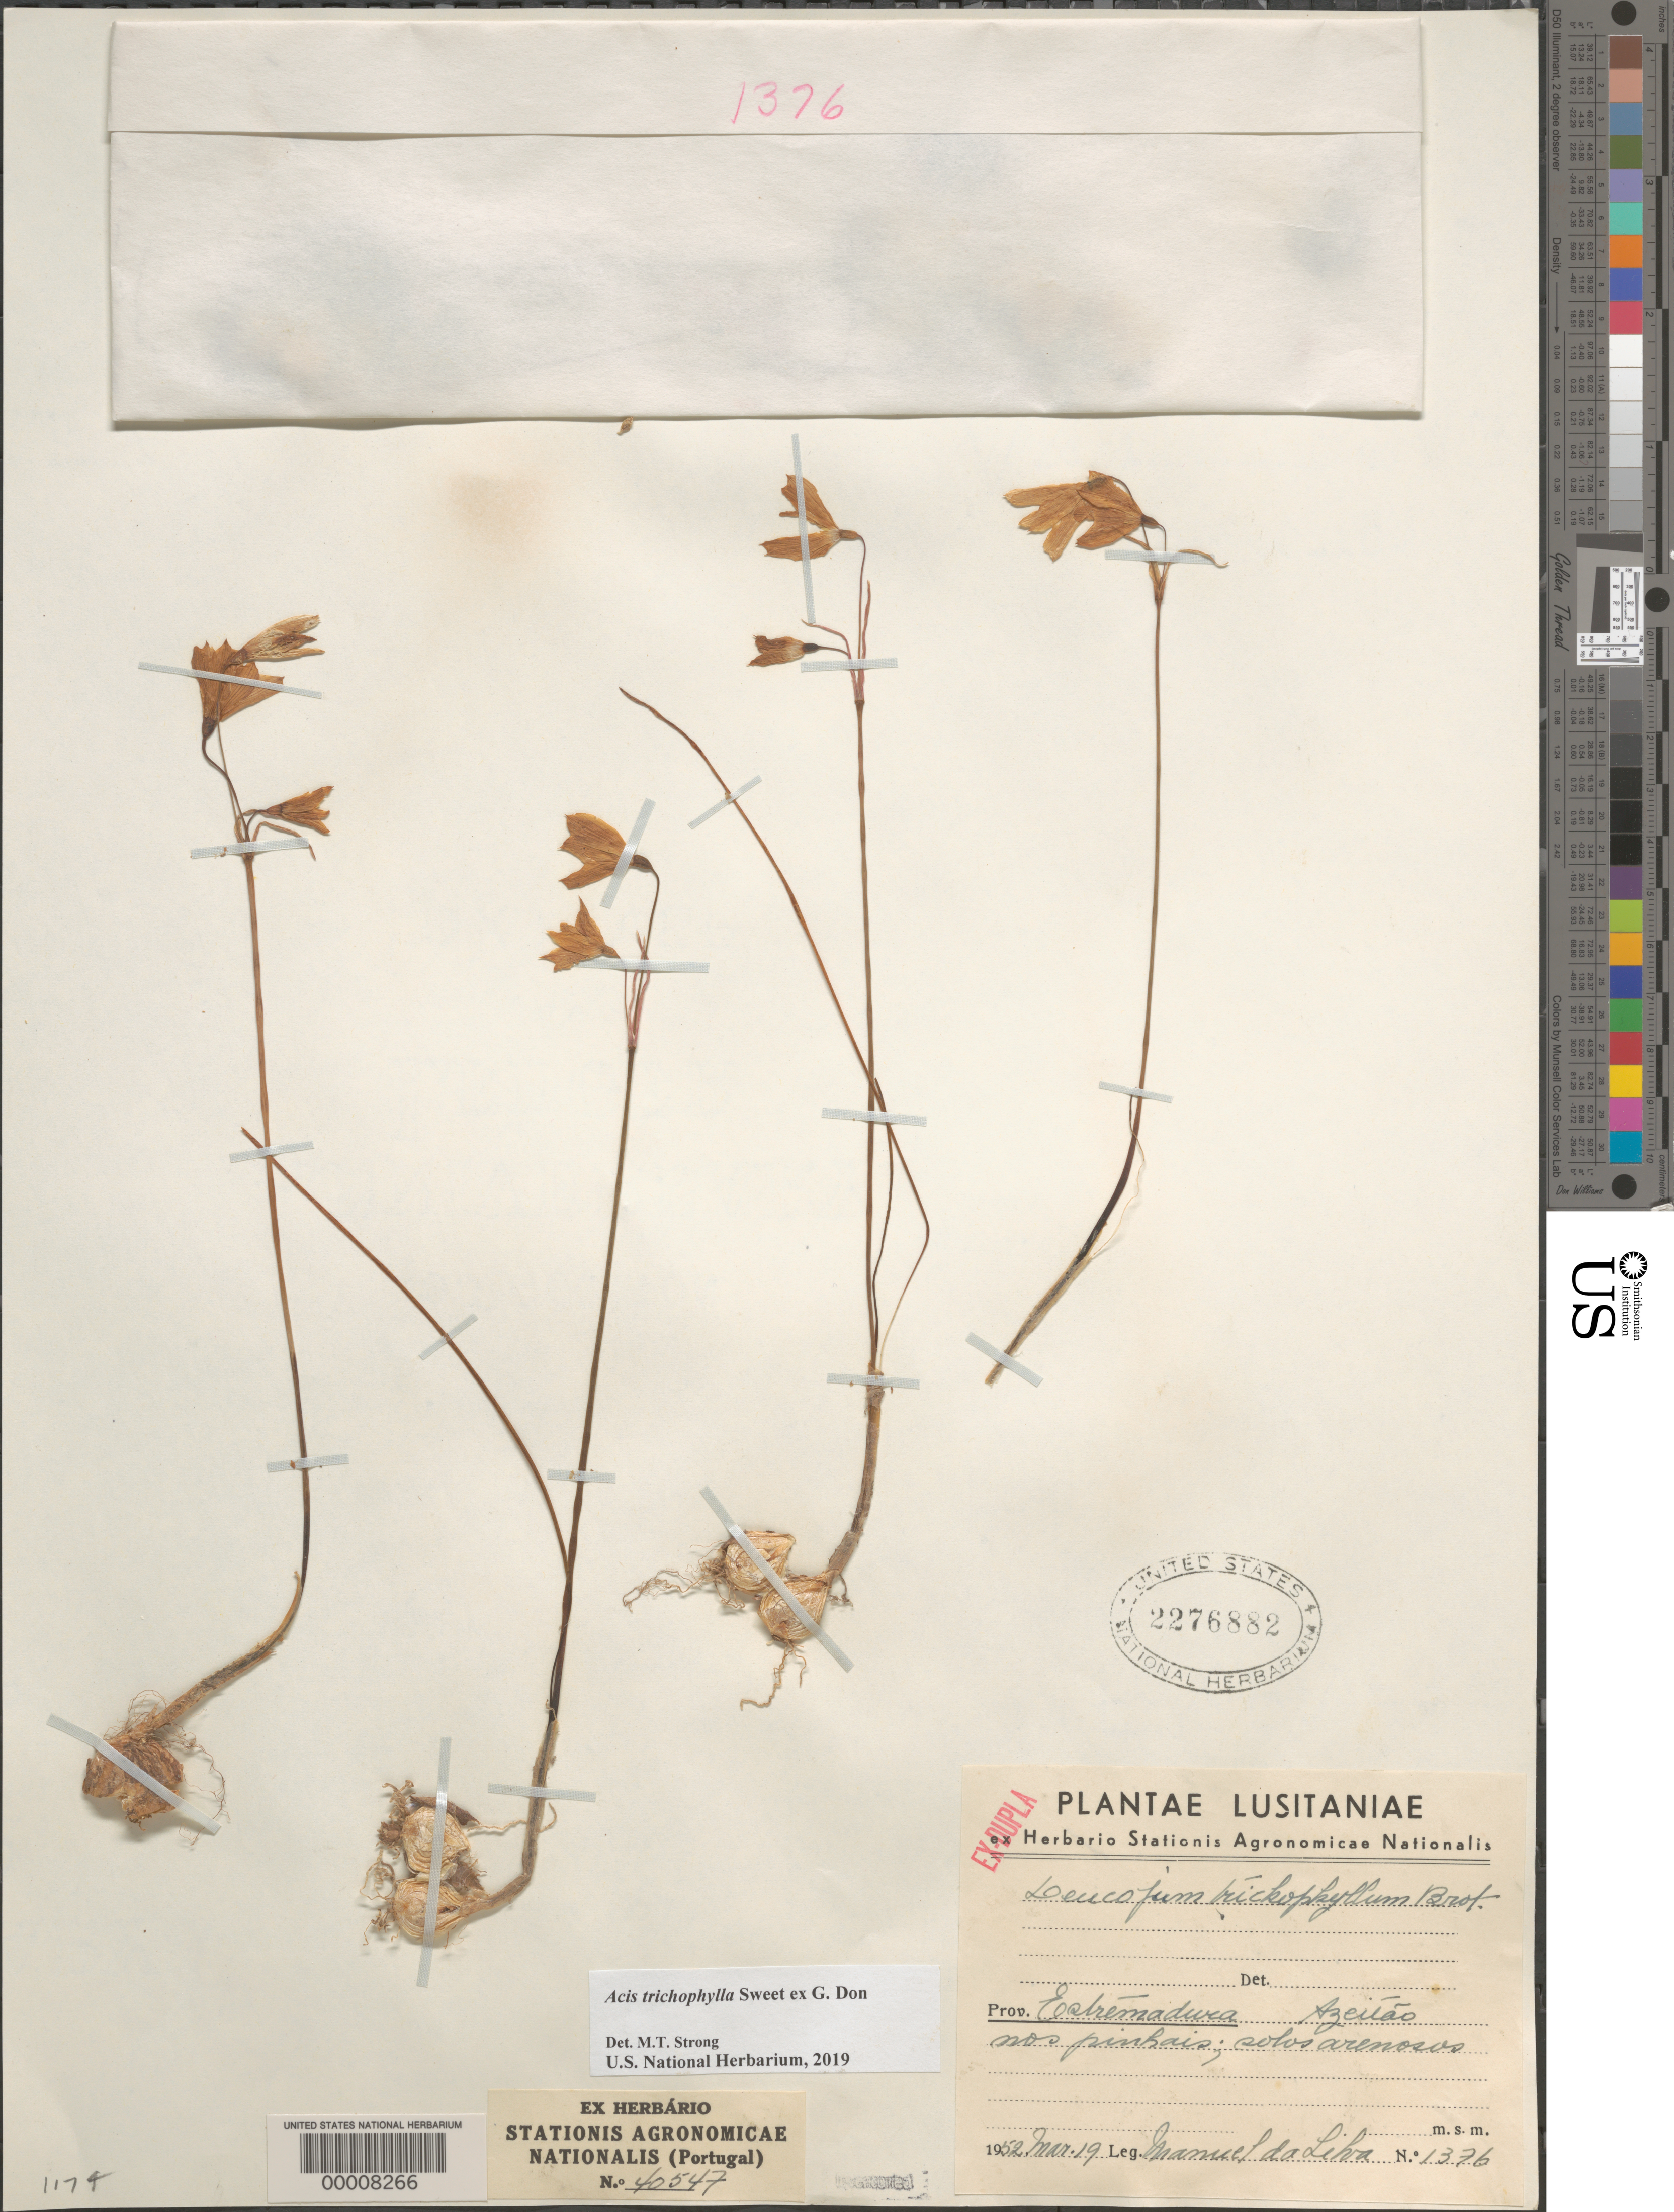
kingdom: Plantae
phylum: Tracheophyta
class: Liliopsida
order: Asparagales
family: Amaryllidaceae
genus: Acis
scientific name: Acis trichophylla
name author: Sweet ex G. Don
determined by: Strong, Mark T., (BOT), Smithsonian Institution - National Museum of Natural History (UNITED STATES)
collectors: M. Da Silva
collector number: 1376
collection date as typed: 19 Mar 1952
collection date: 1952-03-19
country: Portugal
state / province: Lisboa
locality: Azeitao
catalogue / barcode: US 2276882